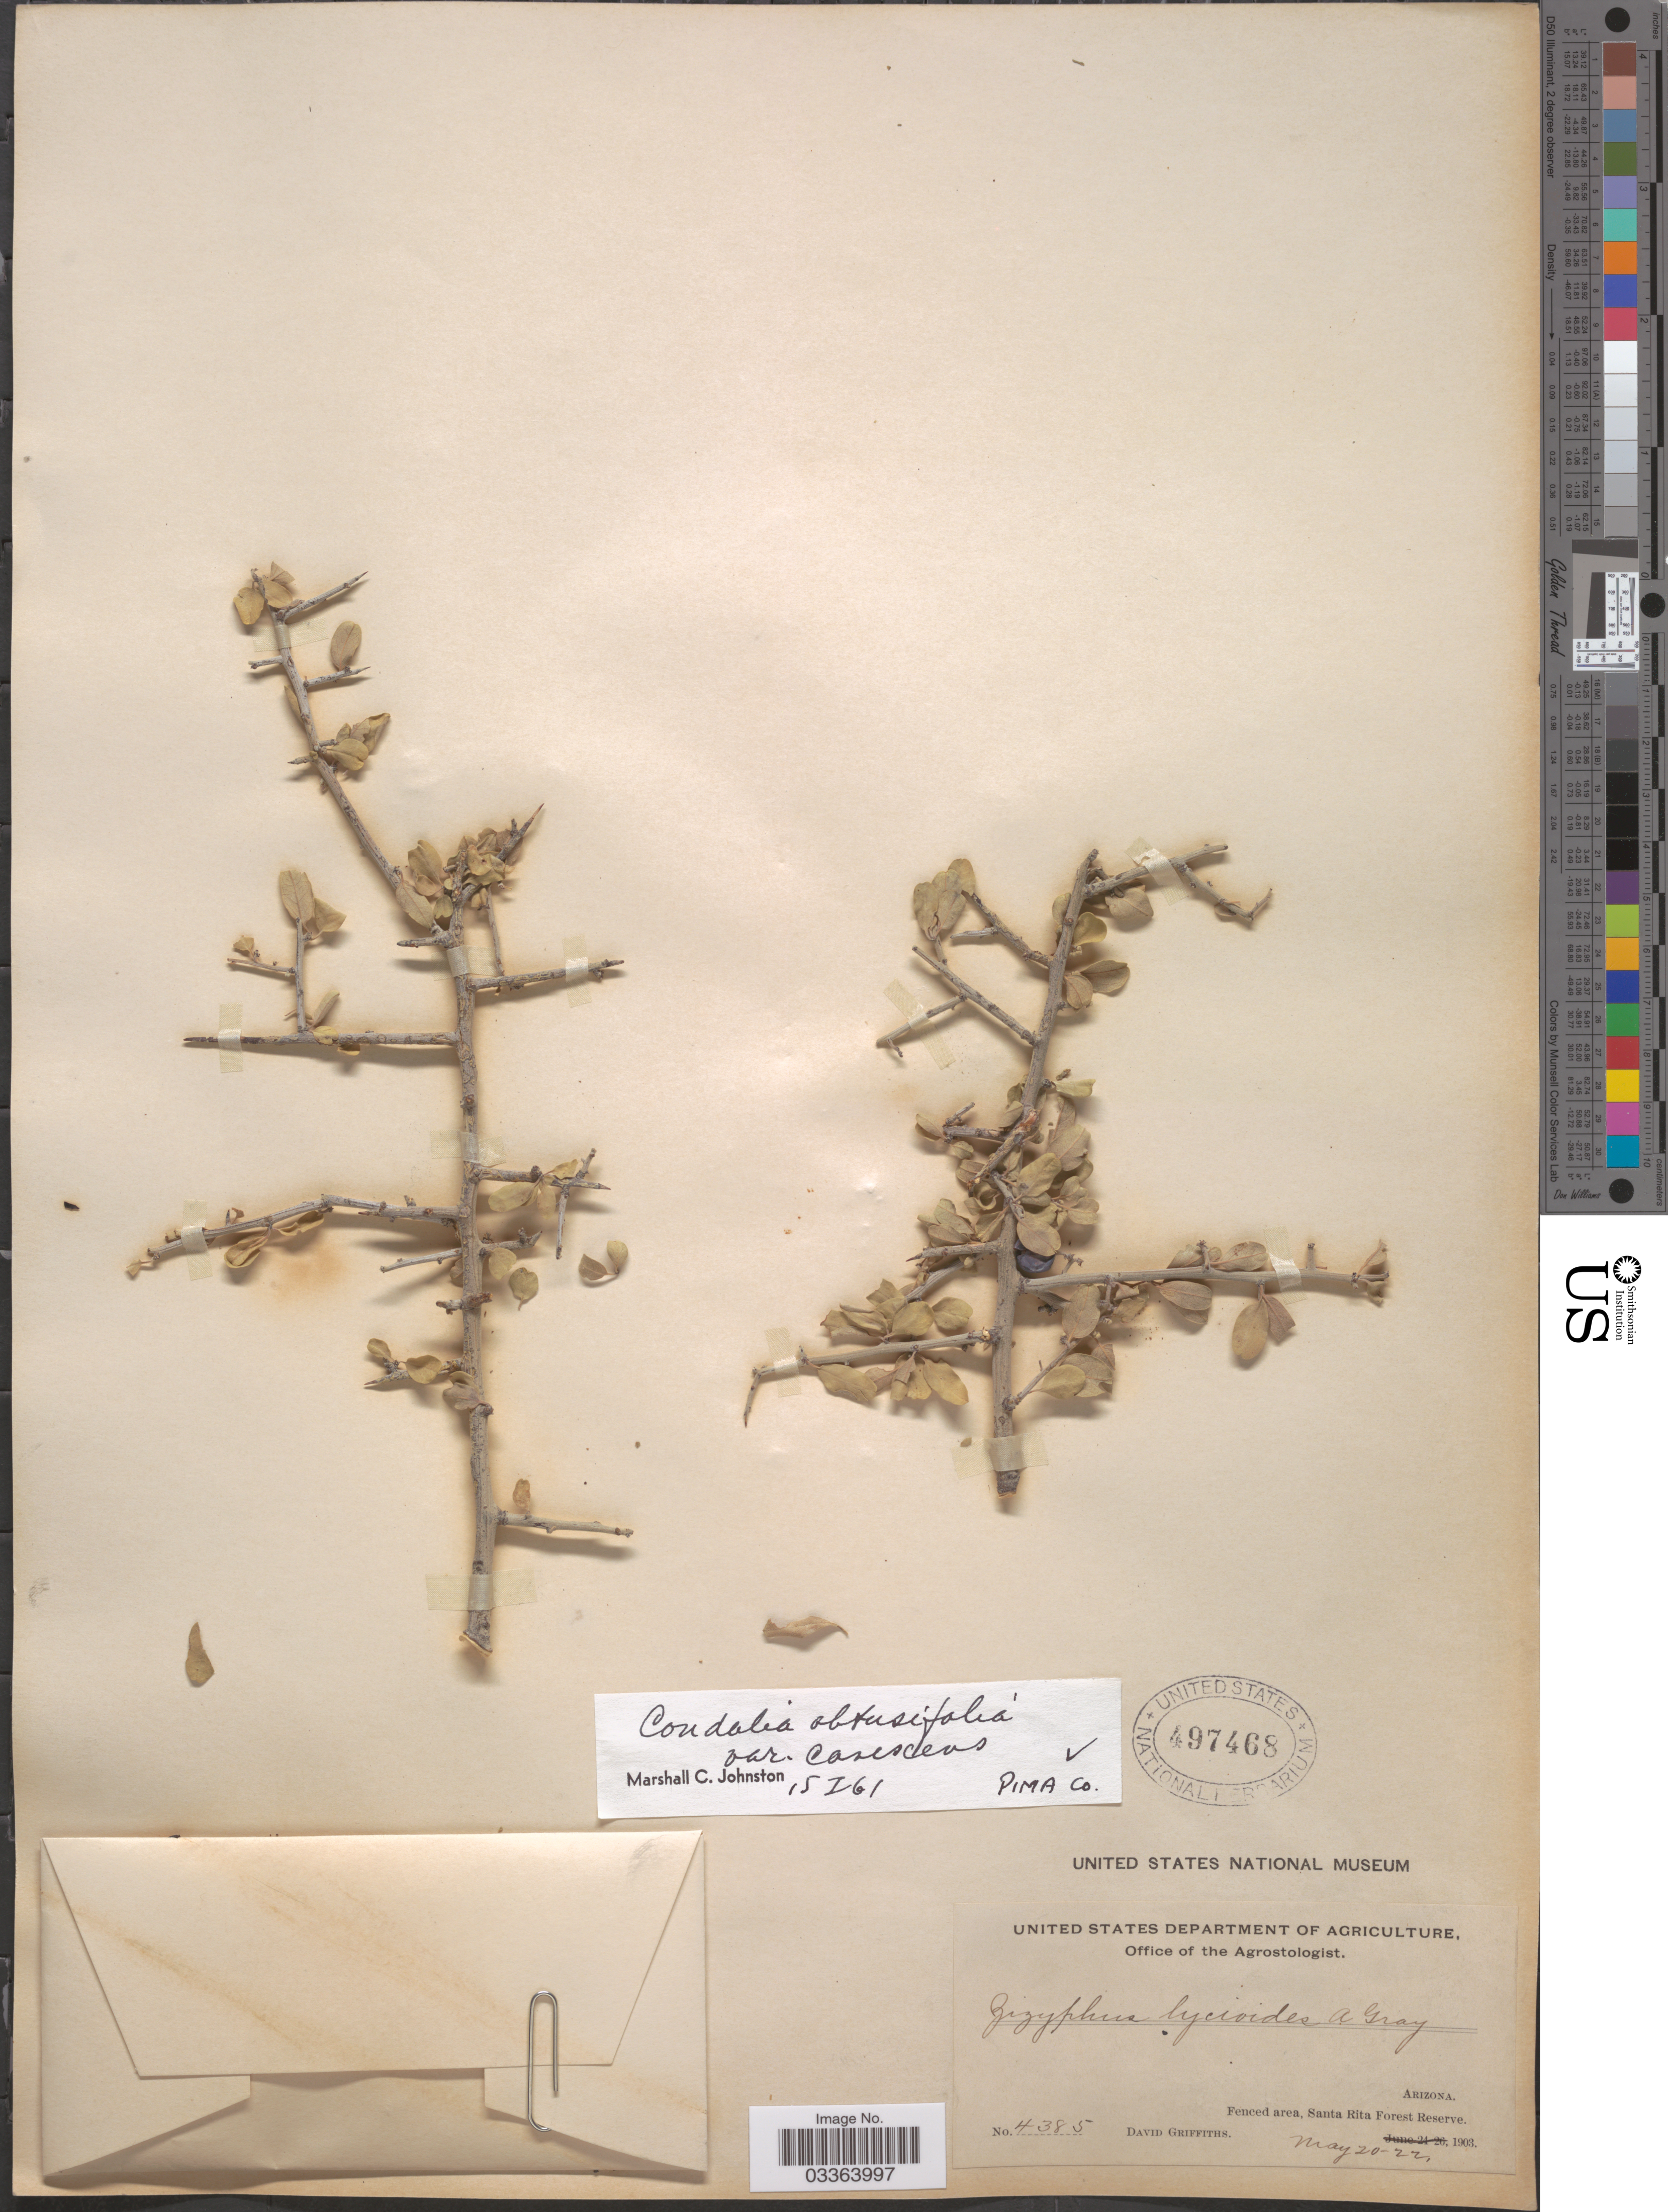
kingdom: Plantae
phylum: Tracheophyta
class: Magnoliopsida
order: Rosales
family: Rhamnaceae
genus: Sarcomphalus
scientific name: Sarcomphalus obtusifolius var. canescens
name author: (A. Gray) Hauenschild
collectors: D. Griffiths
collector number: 4385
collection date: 1903-05-20/1903-05-22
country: United States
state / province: Arizona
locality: Fenced area, Santa Rita Forest Reserve.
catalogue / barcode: US 497468